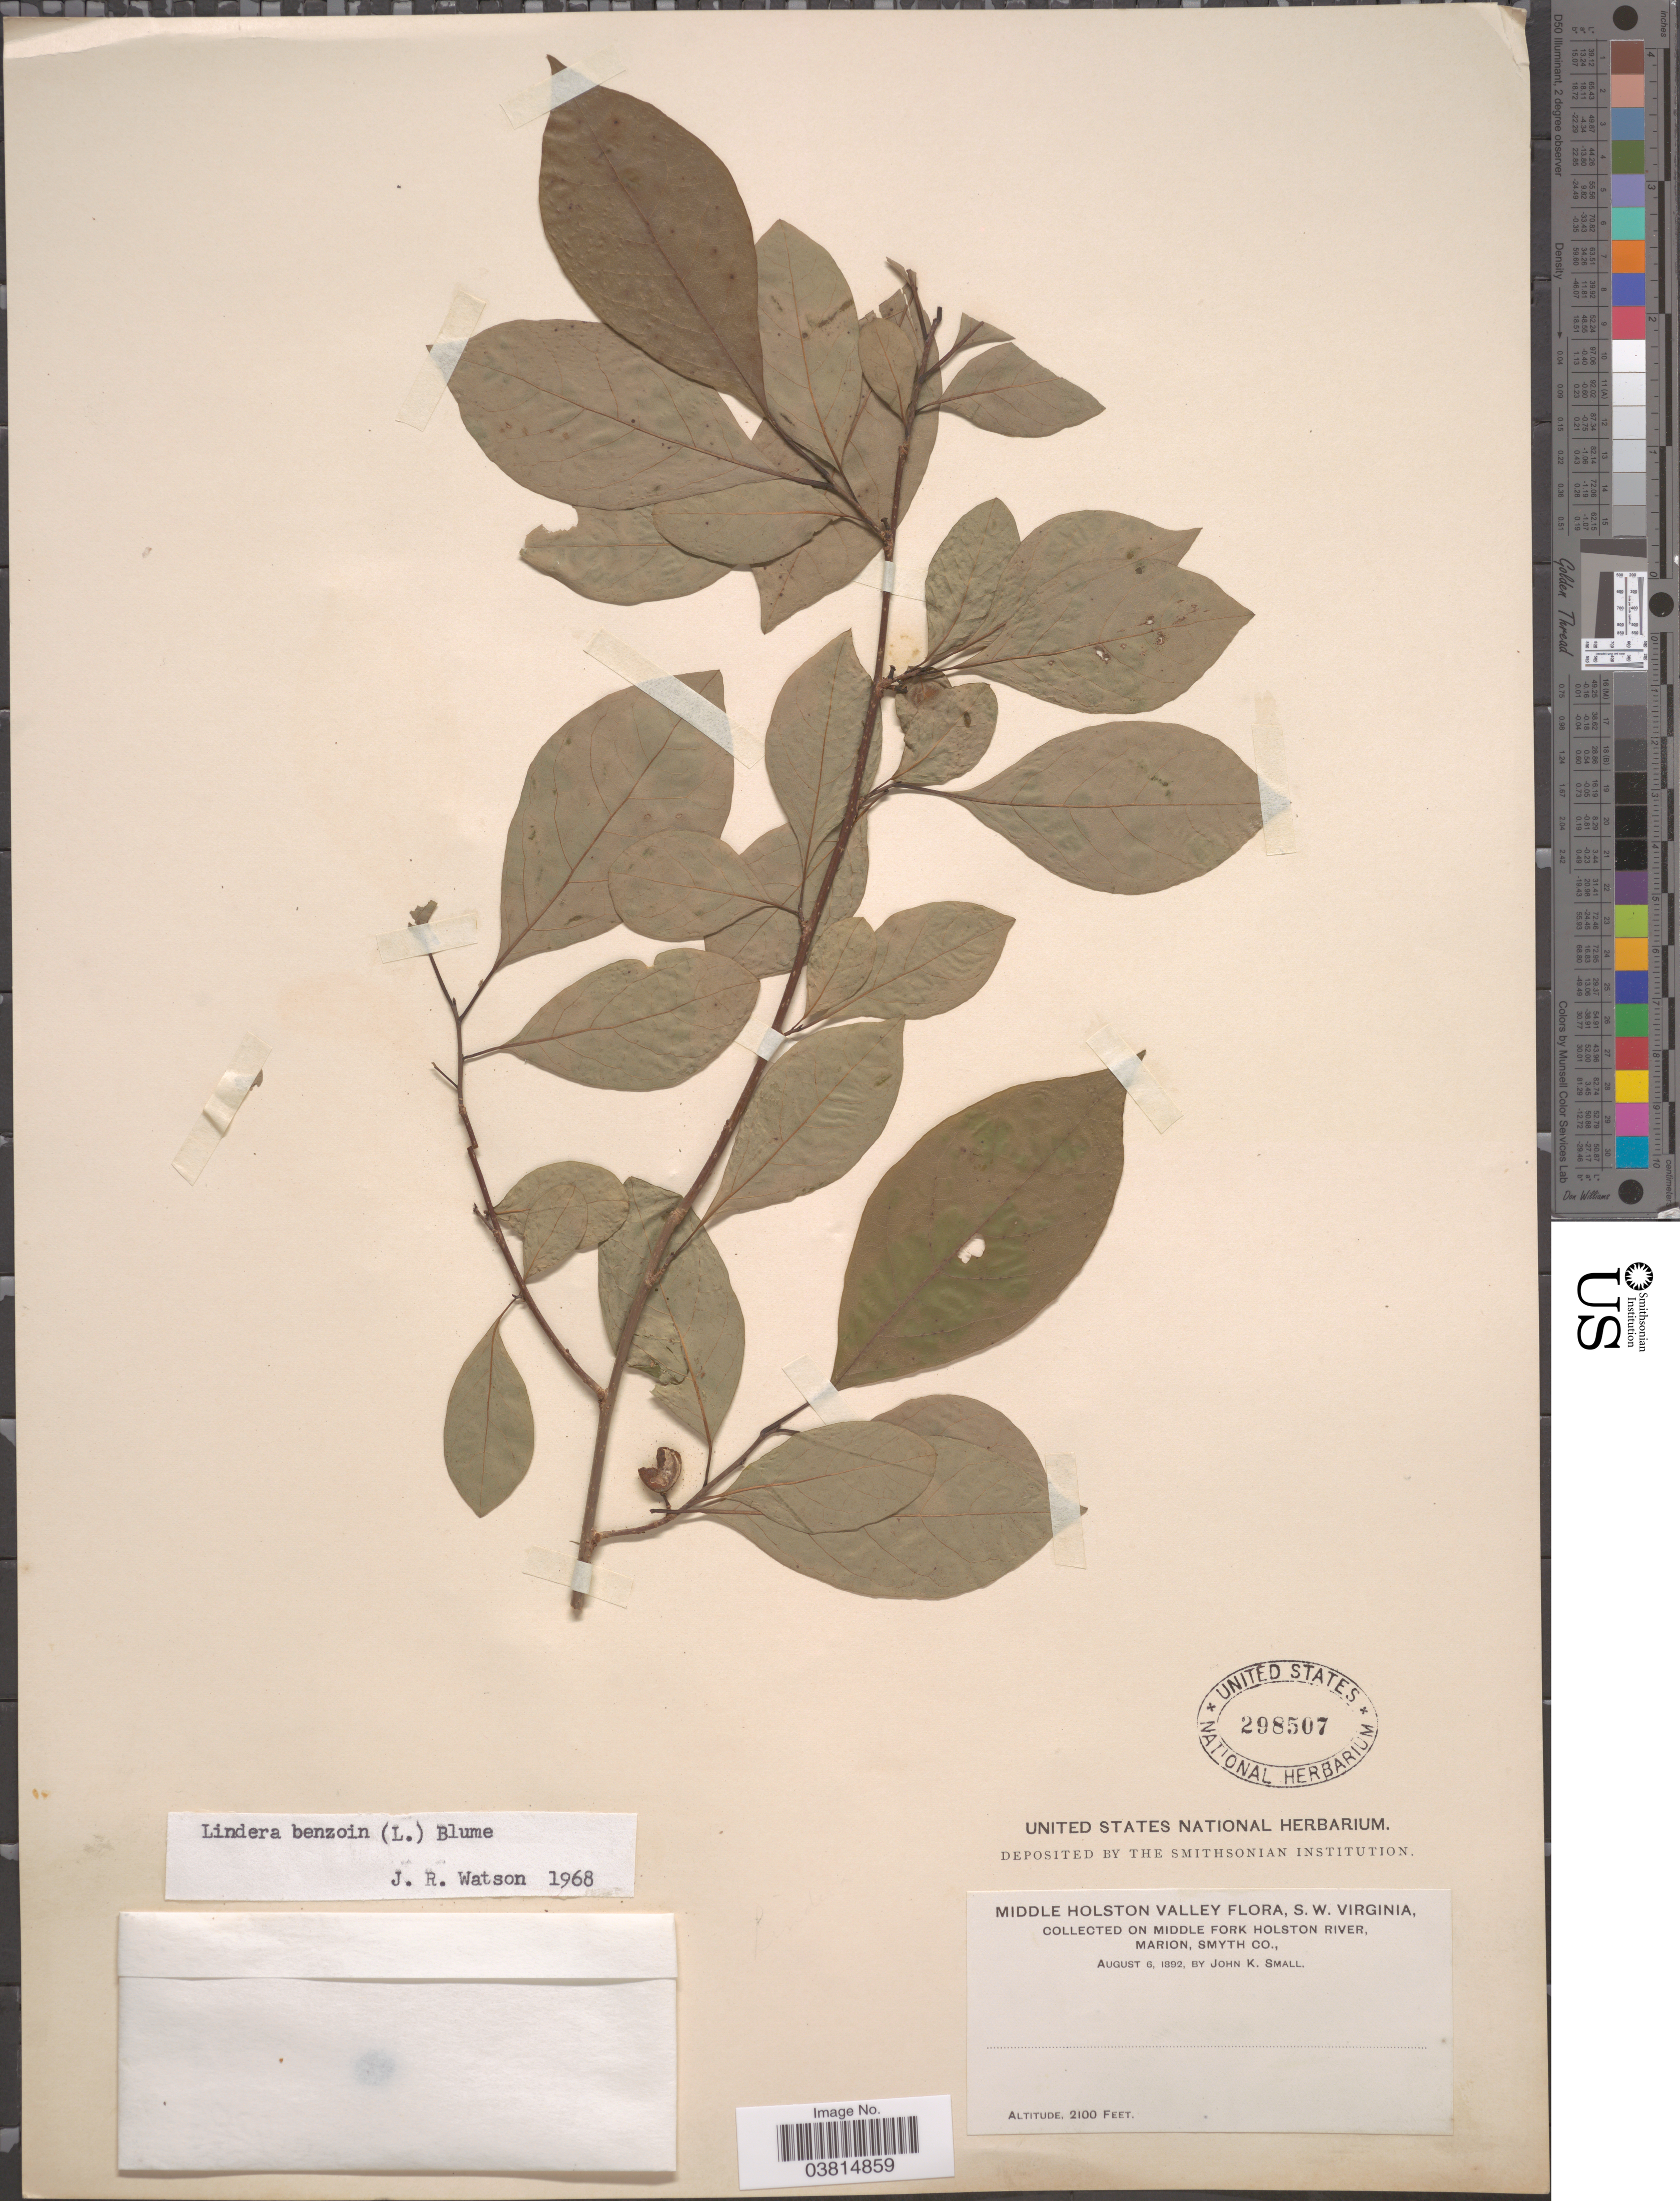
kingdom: Plantae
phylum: Tracheophyta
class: Magnoliopsida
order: Laurales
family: Lauraceae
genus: Lindera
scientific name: Lindera benzoin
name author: (L.) Blume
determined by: Watson, J. R.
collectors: J. K. Small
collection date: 1892-08-06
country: United States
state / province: Virginia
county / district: Smyth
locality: Middle Holston Valley, S. W. Virginia. Middle Fork Holston River, Marion, Smyth Co.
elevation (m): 640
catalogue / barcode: US 298507